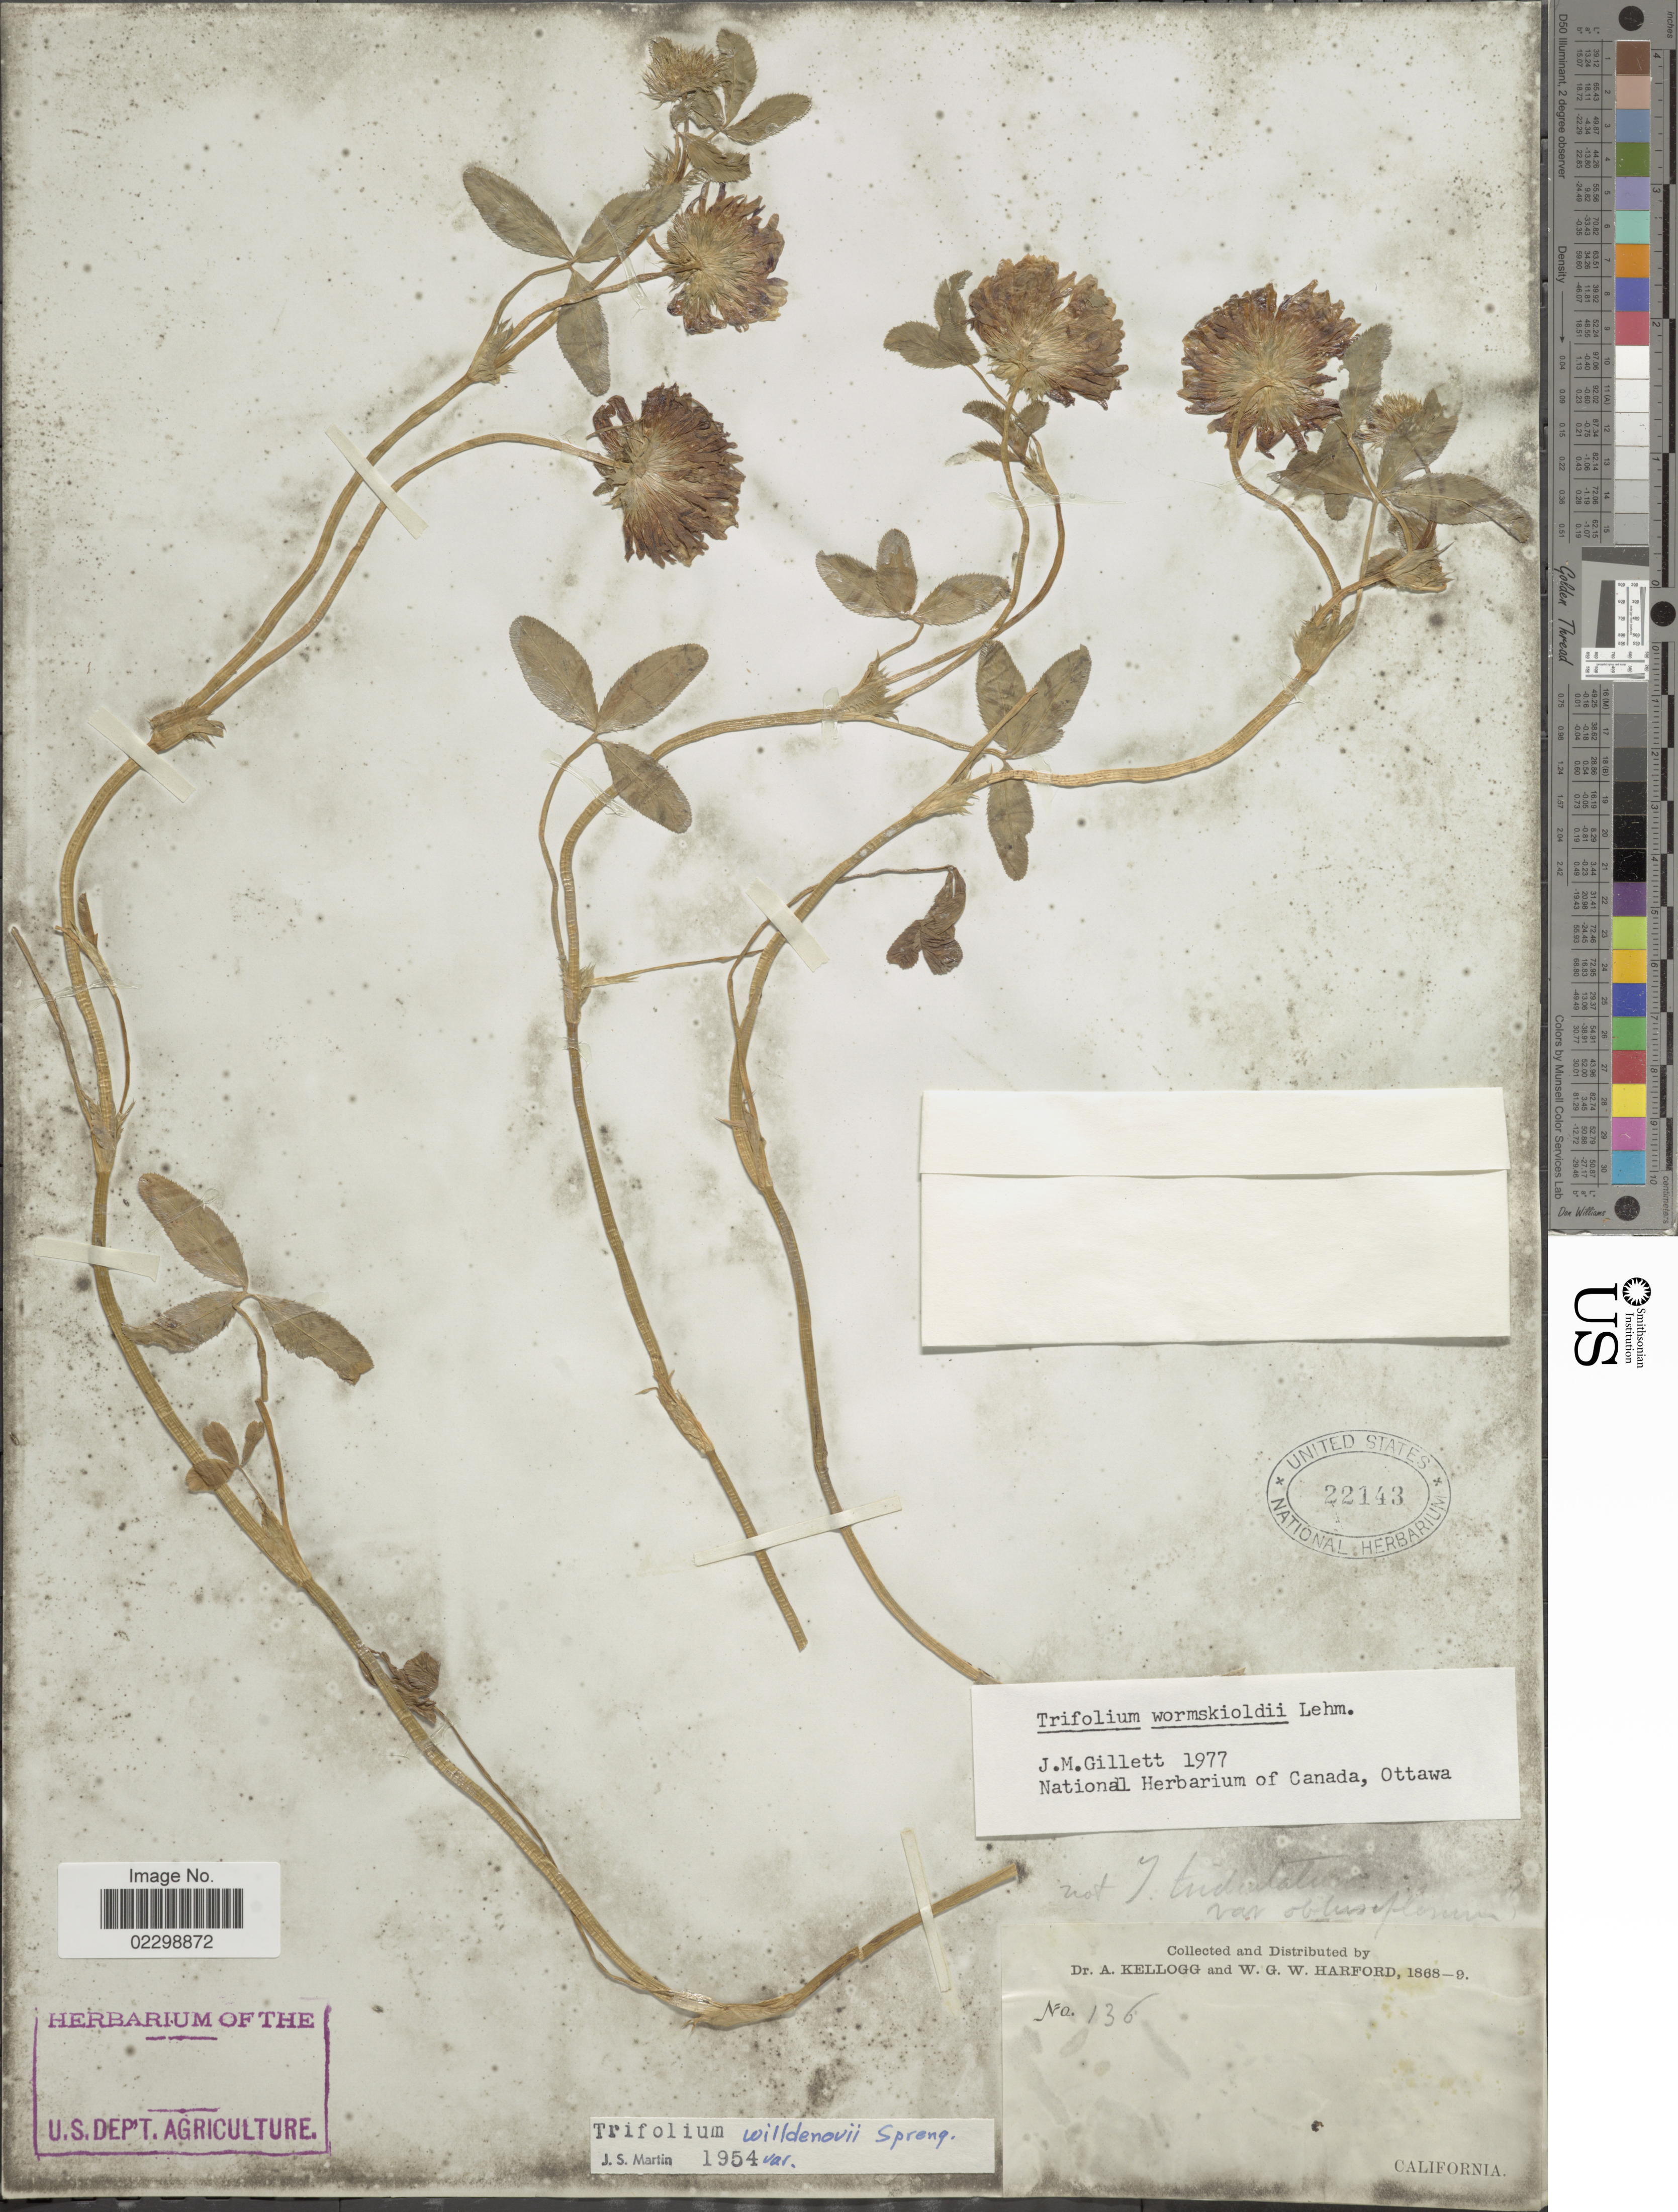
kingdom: Plantae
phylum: Tracheophyta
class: Magnoliopsida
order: Fabales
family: Fabaceae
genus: Trifolium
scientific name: Trifolium wormskioldii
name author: Lehm.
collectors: A. Kellogg & W. G. W. Harford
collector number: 136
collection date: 1868/1869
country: United States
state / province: California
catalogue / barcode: US 22143